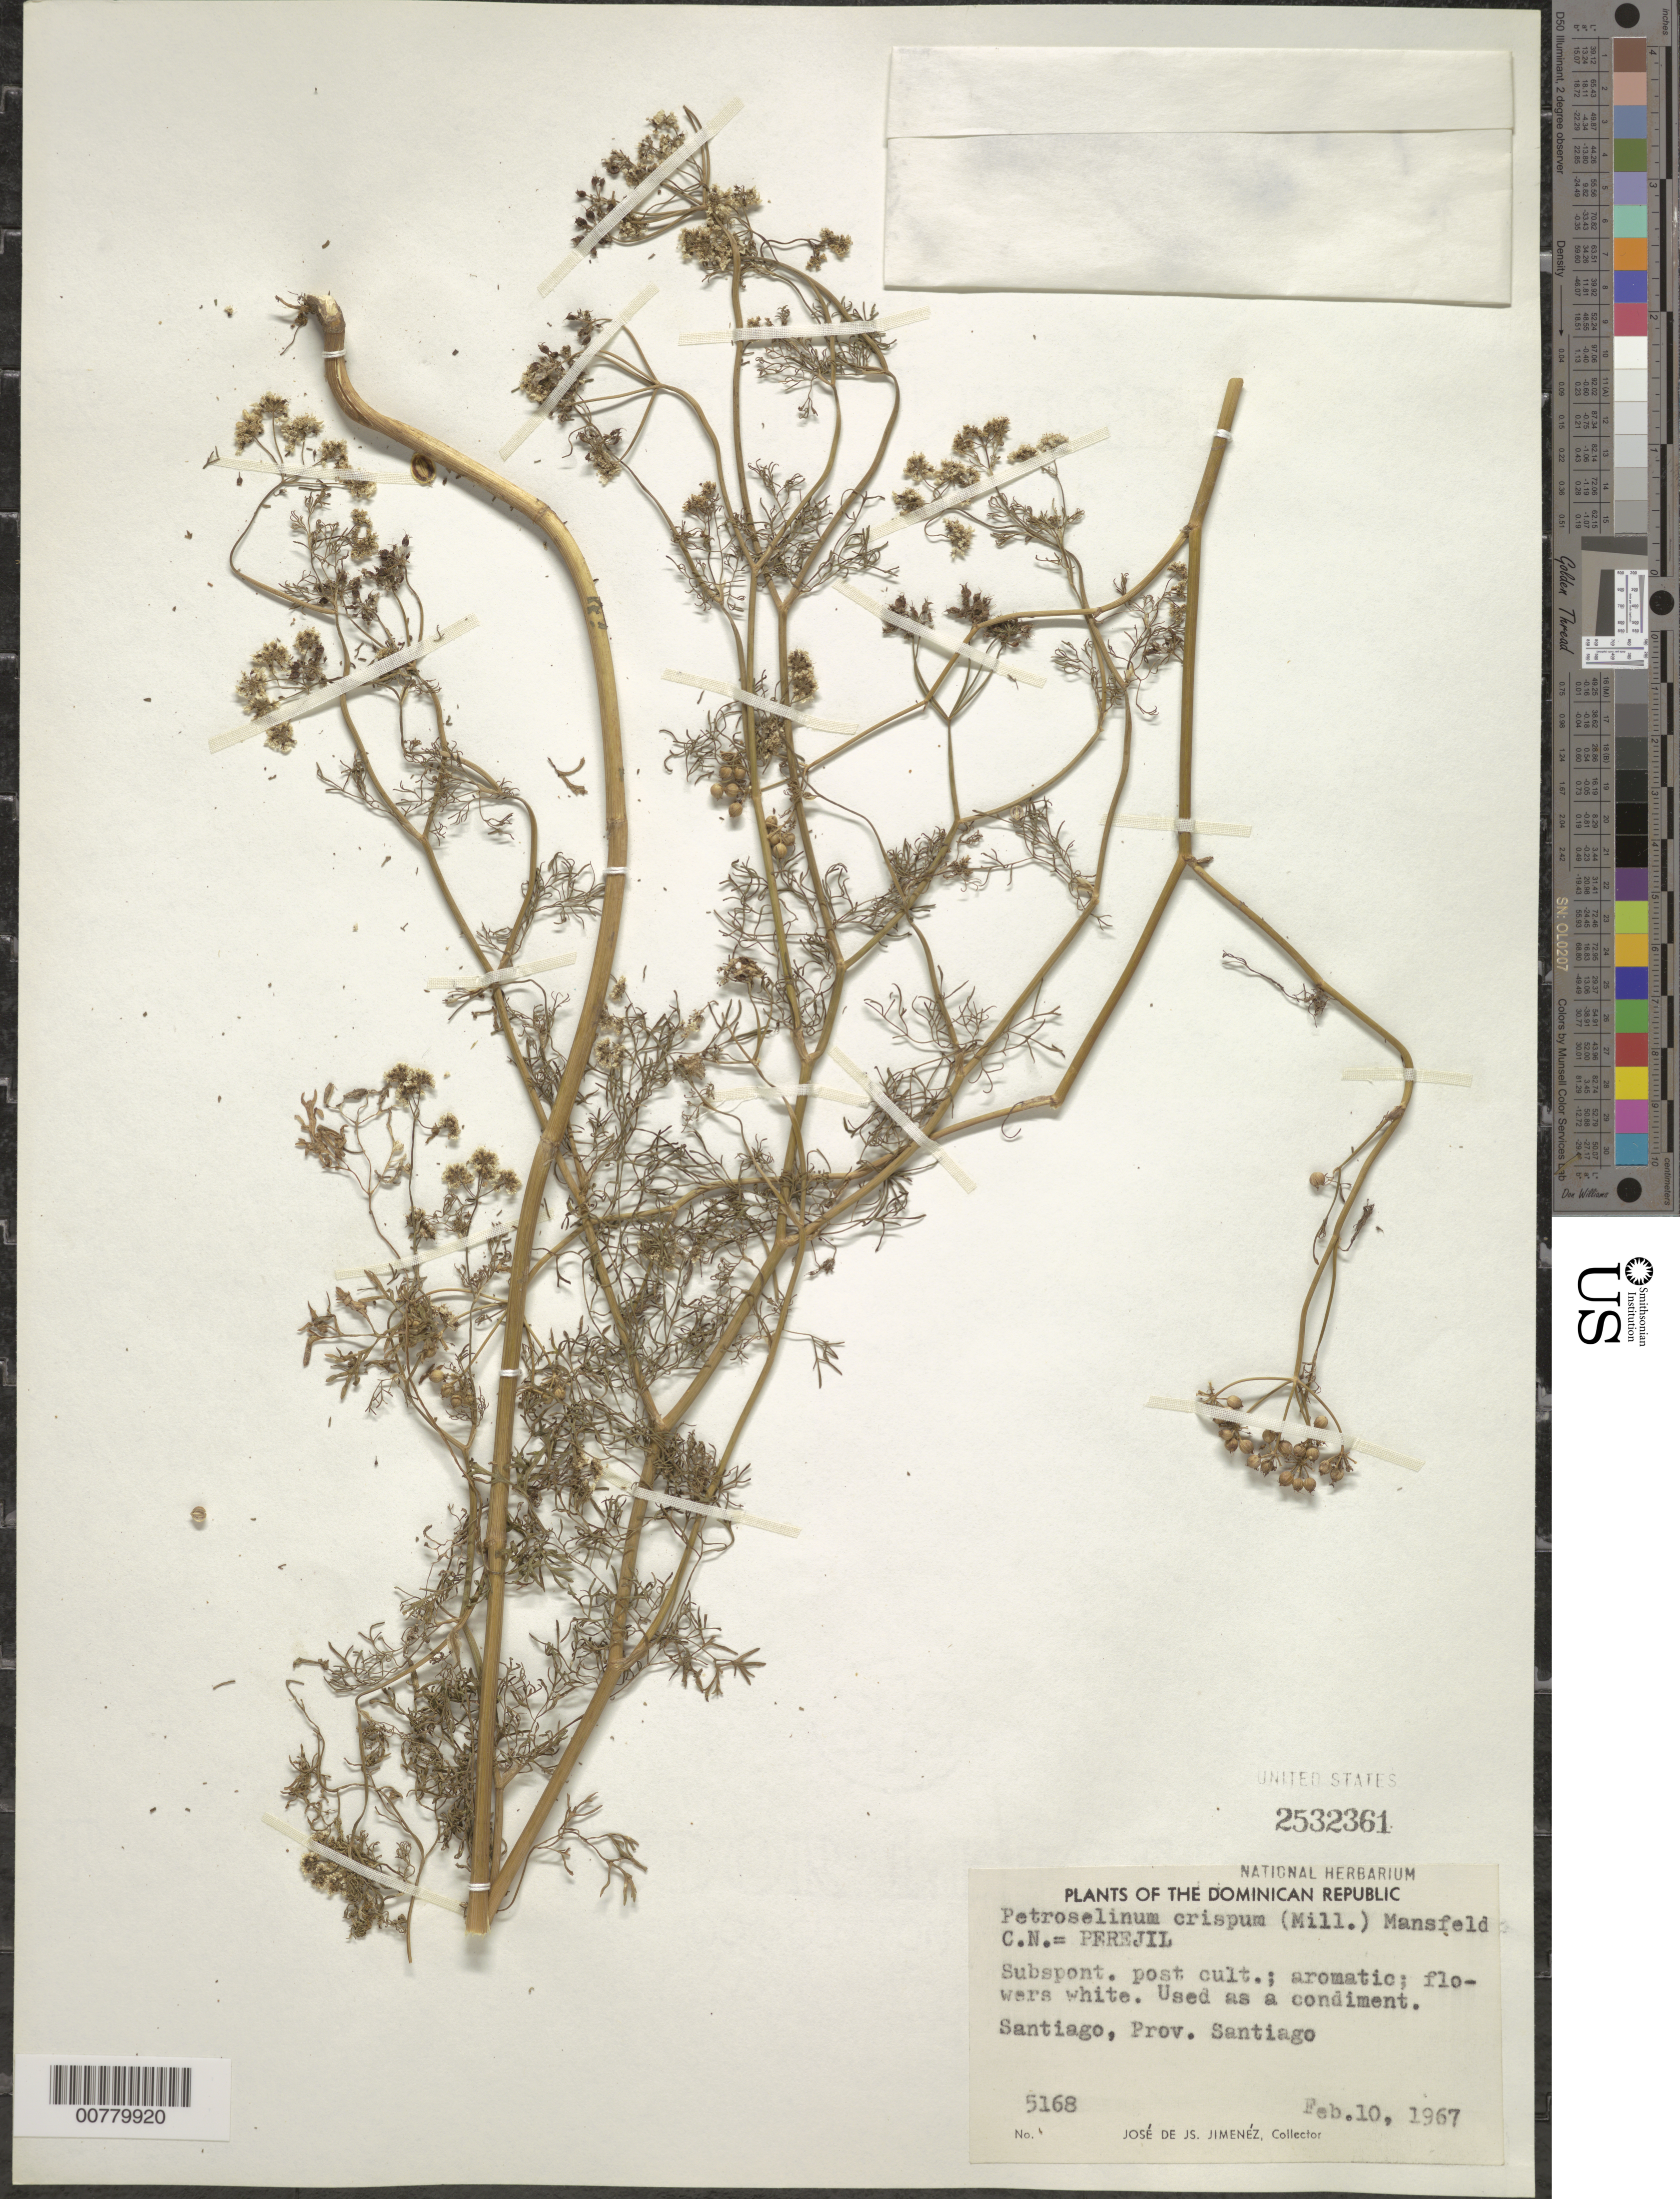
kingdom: Plantae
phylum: Tracheophyta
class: Magnoliopsida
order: Apiales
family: Apiaceae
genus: Petroselinum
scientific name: Petroselinum crispum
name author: (Mill.) Fuss.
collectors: J. J. Jiménez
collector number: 5168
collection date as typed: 10 Feb 1967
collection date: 1967-02-10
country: Dominican Republic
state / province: Santiago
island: Hispaniola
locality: Santiago.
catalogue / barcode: US 2532361